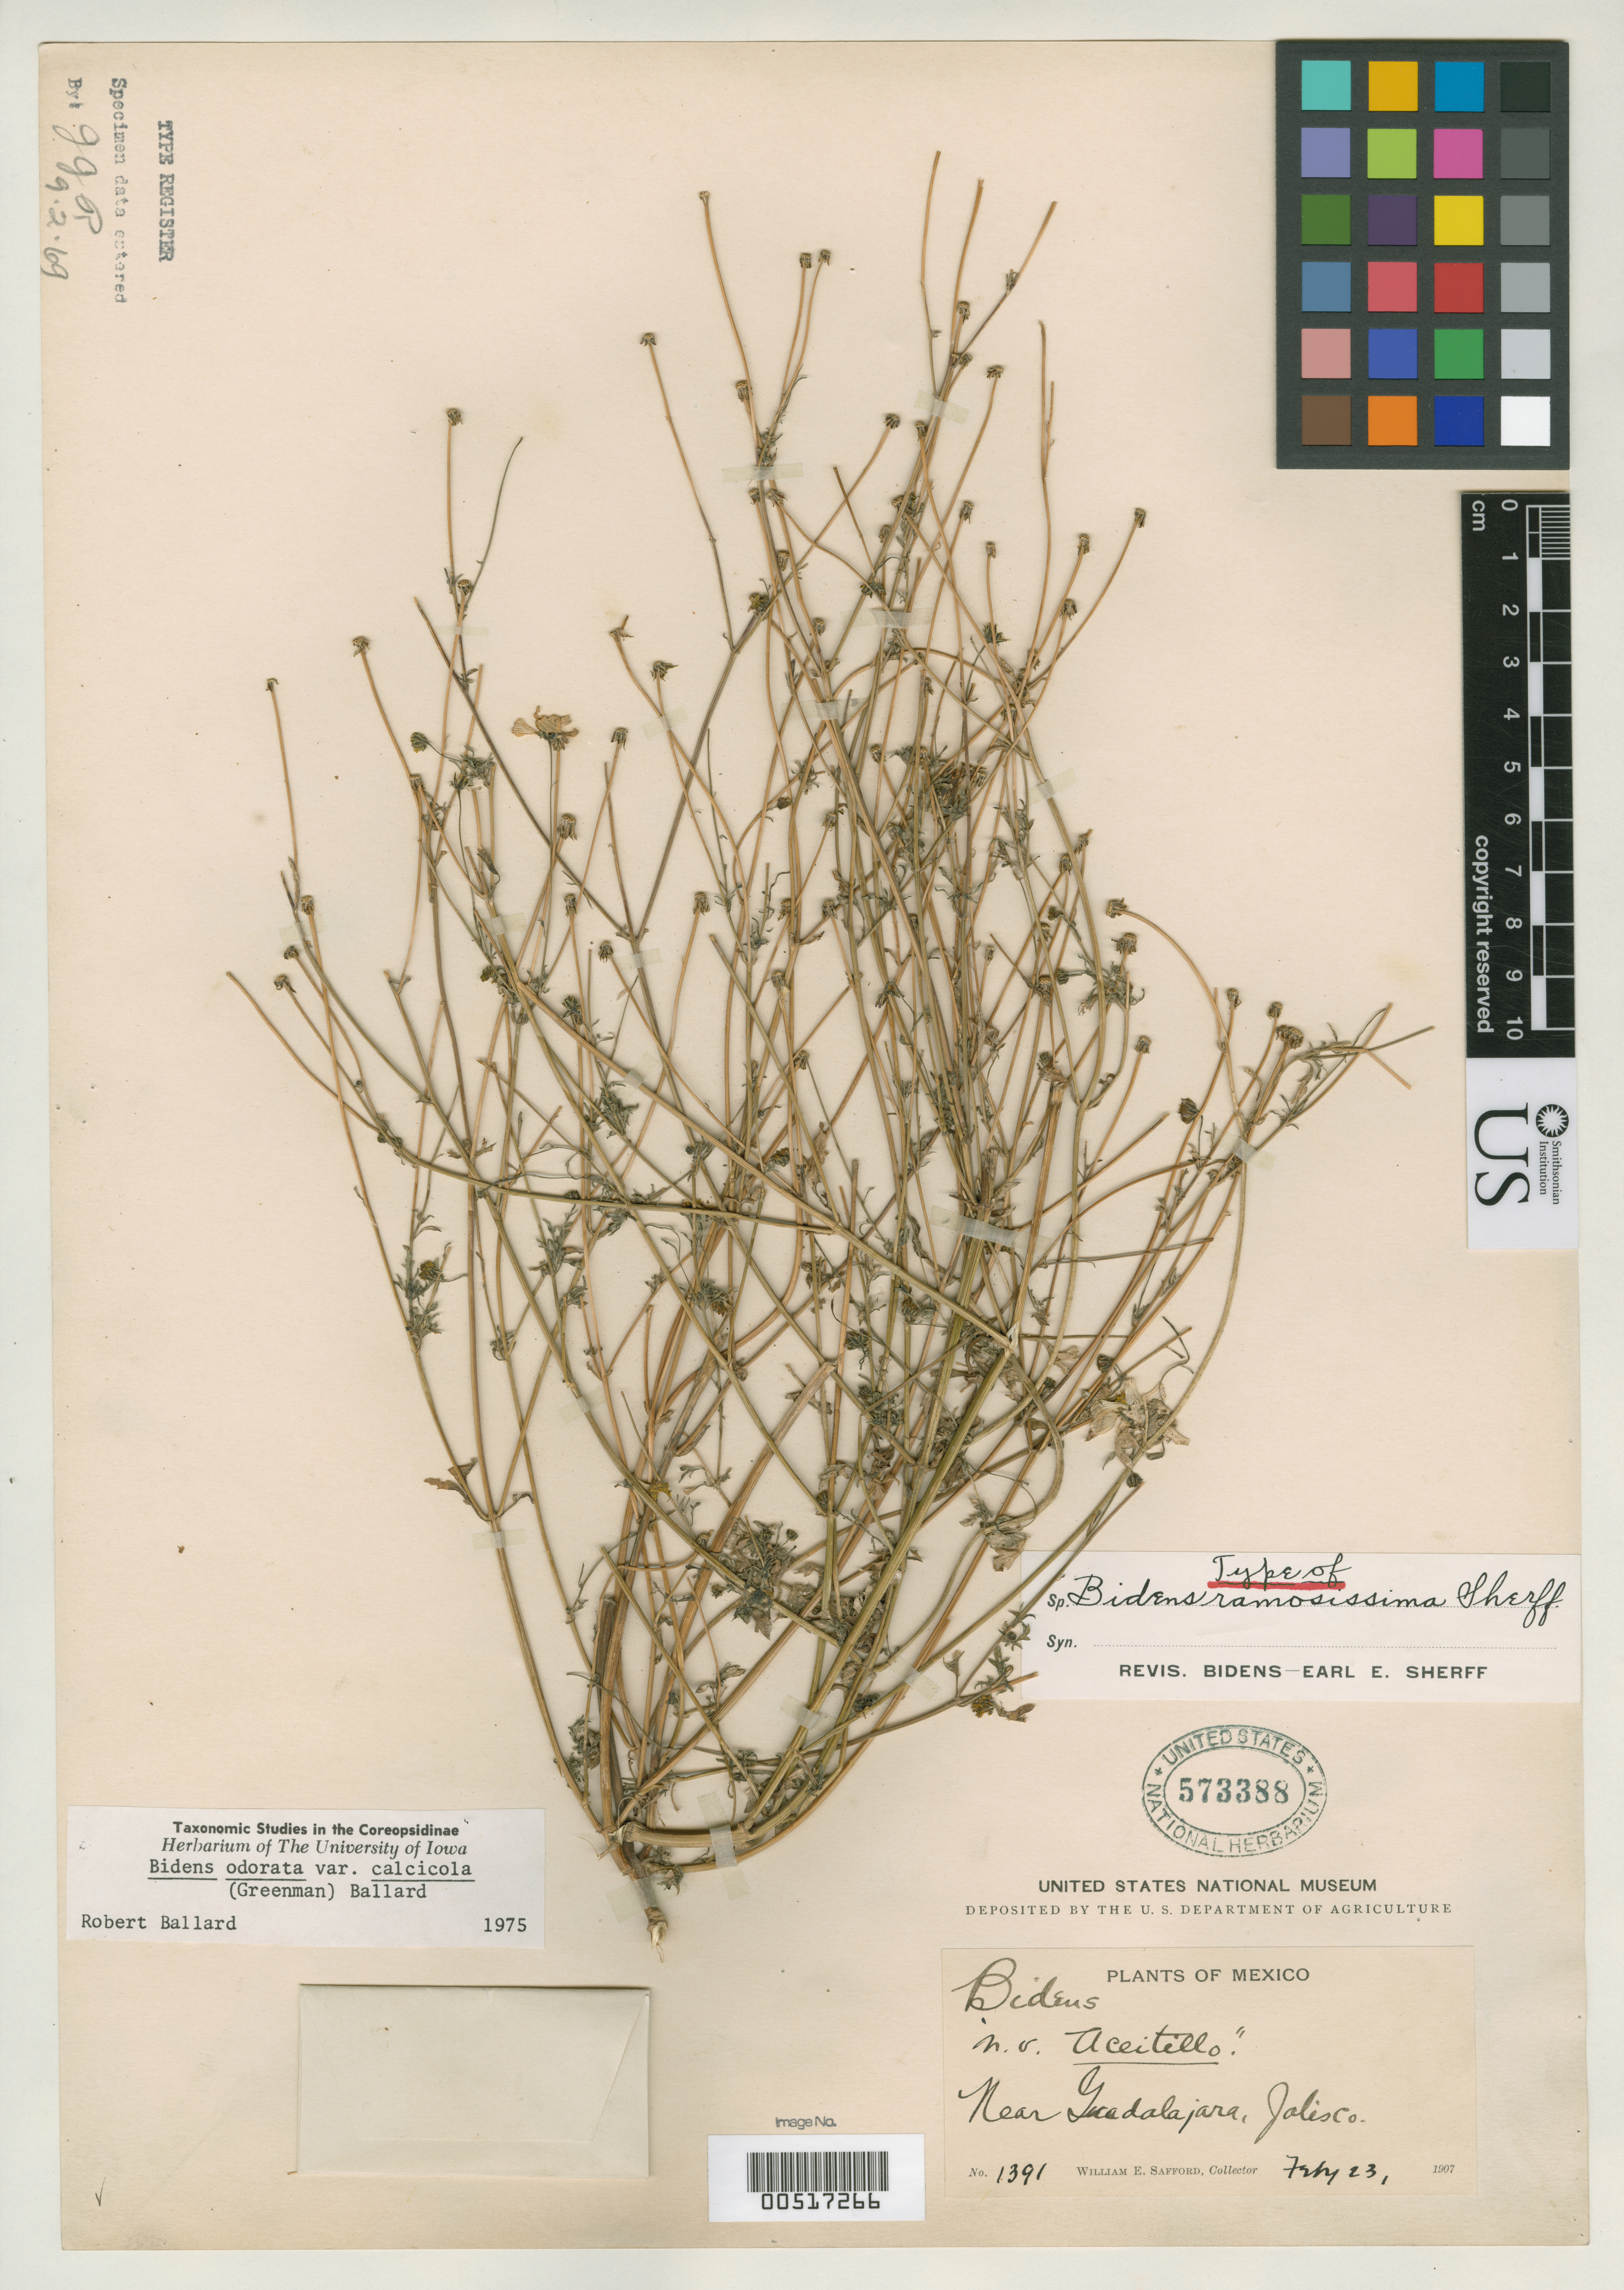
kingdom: Plantae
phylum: Tracheophyta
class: Magnoliopsida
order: Asterales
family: Asteraceae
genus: Bidens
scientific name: Bidens ramosissima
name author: Sherff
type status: Holotype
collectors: W. E. Safford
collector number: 1391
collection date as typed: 23 Feb 1907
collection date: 1907-02-23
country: Mexico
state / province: Jalisco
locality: Near Guadalajara.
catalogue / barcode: US 573388